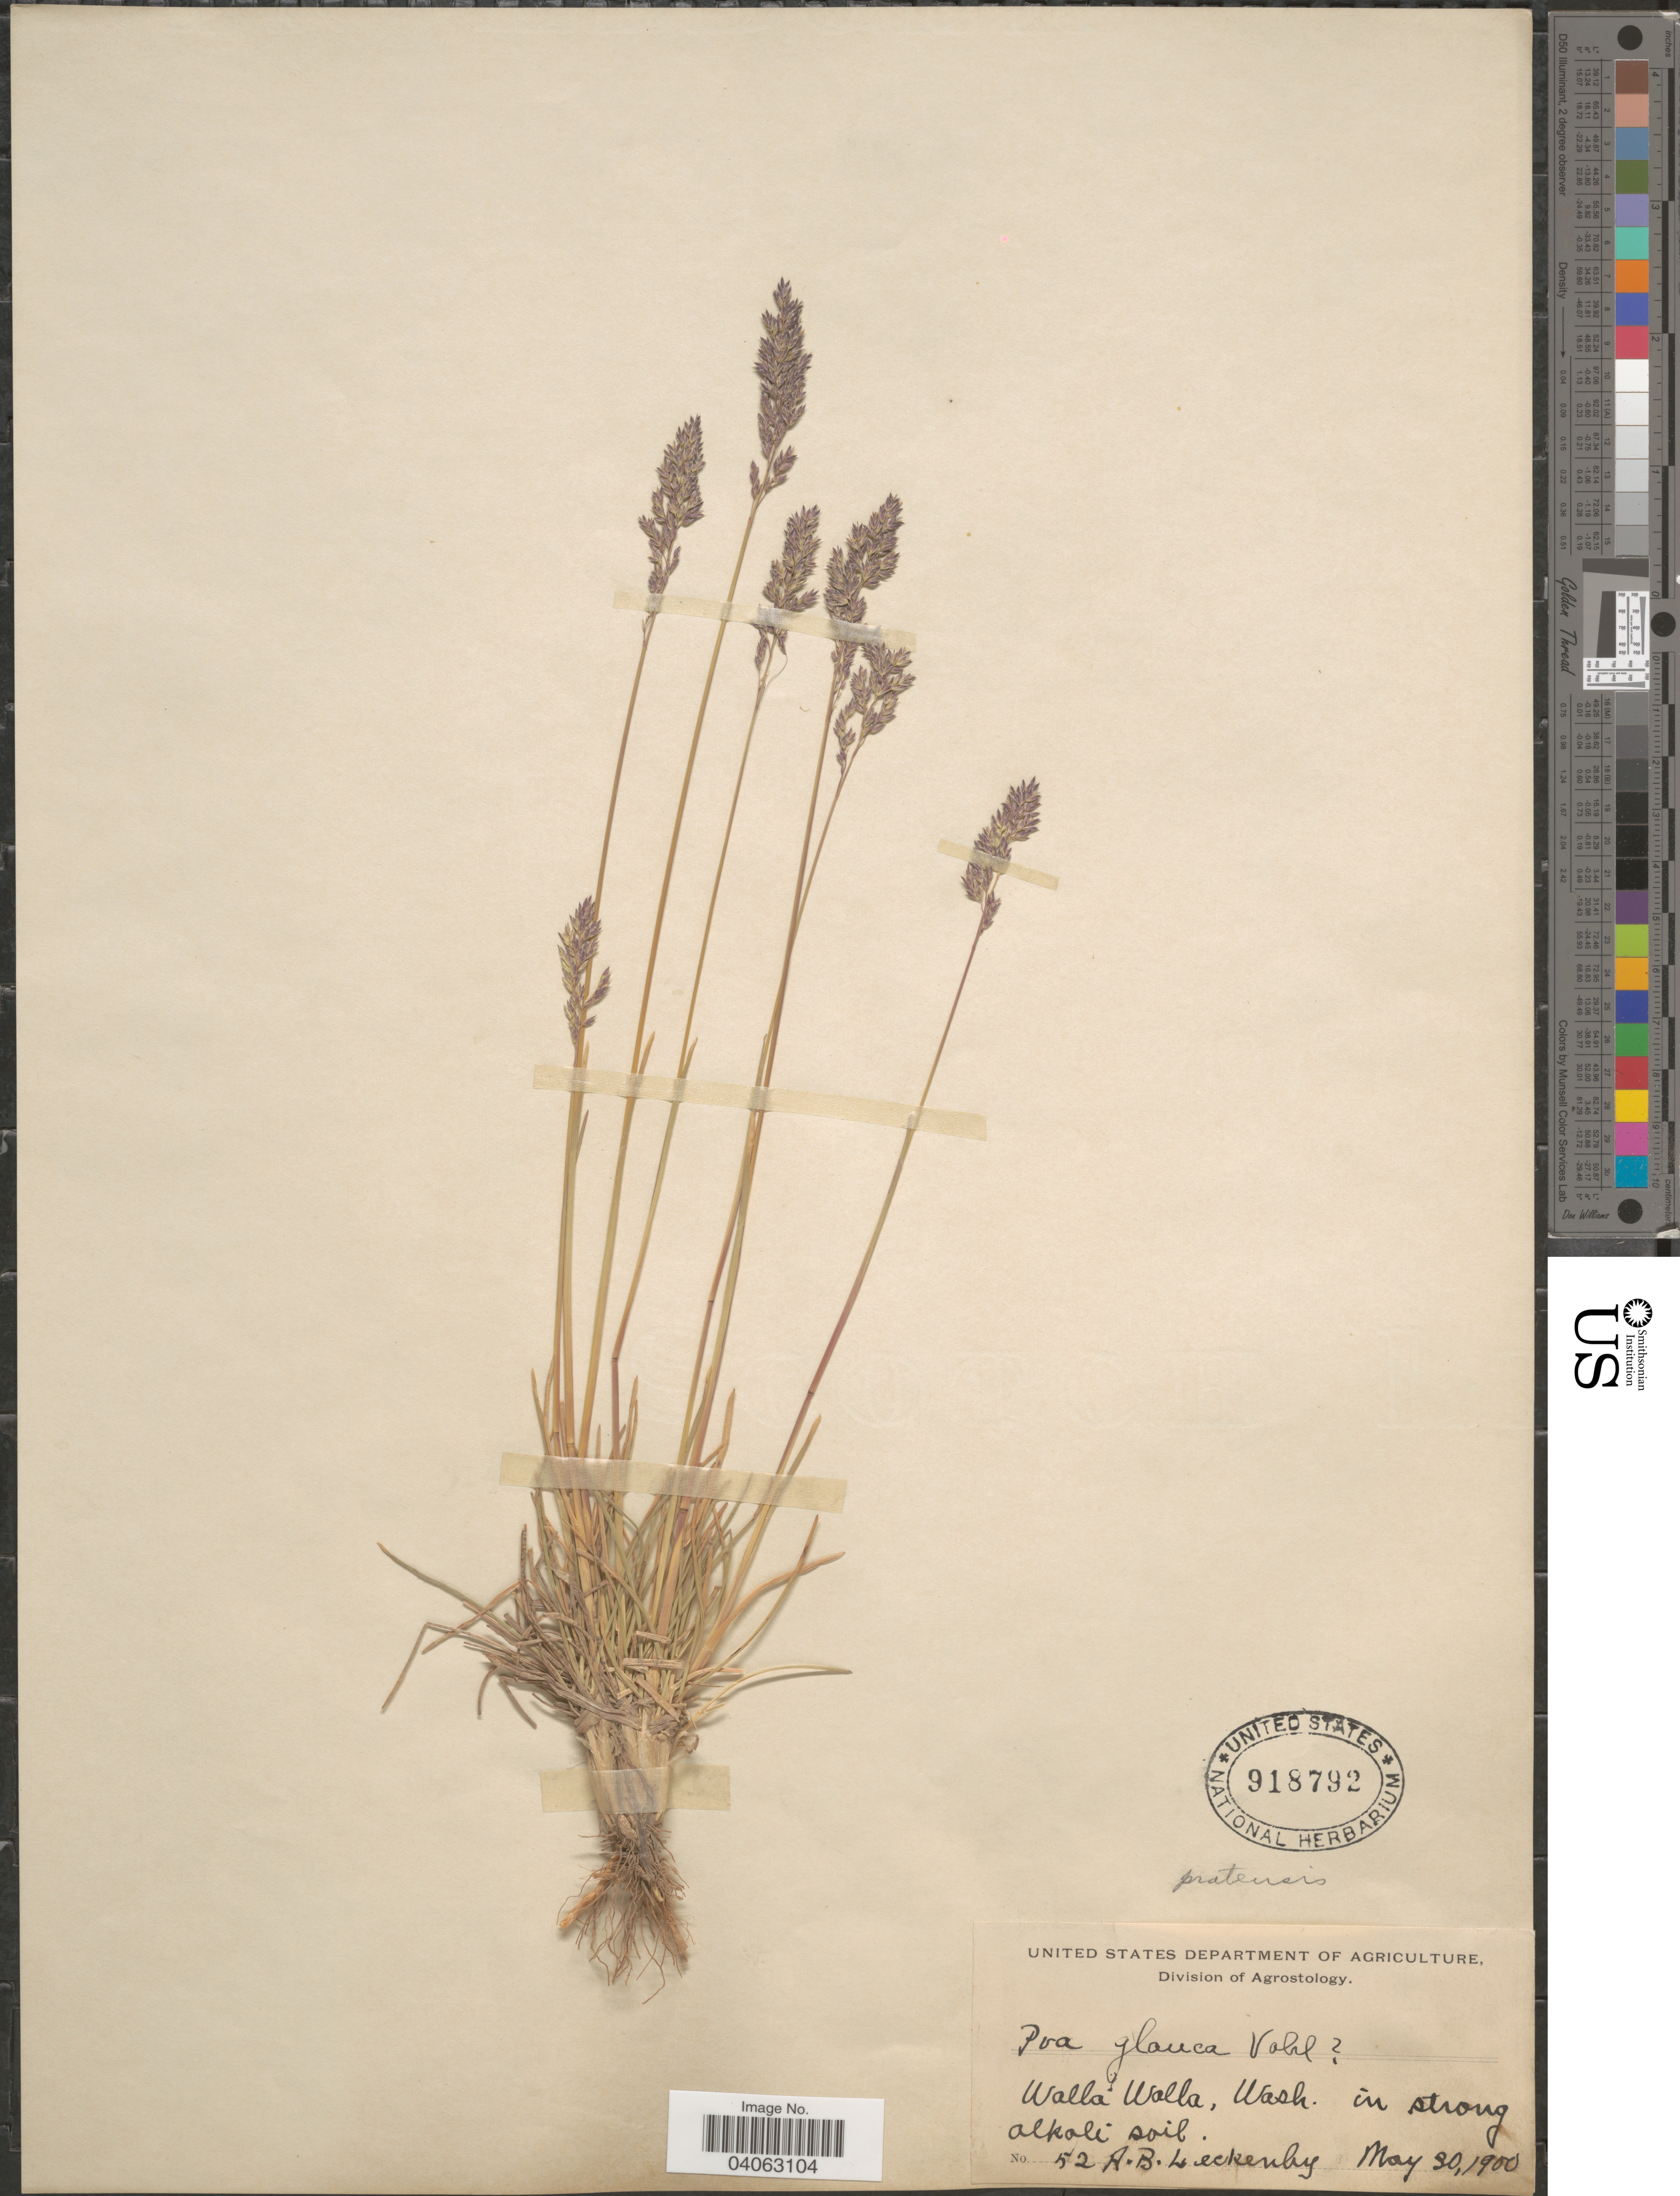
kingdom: Plantae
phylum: Tracheophyta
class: Liliopsida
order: Poales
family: Poaceae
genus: Poa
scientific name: Poa pratensis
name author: L.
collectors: A. Leckenby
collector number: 52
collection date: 1900-05-30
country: United States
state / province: Washington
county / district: Walla Walla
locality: Walla Walla.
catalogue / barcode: US 918792